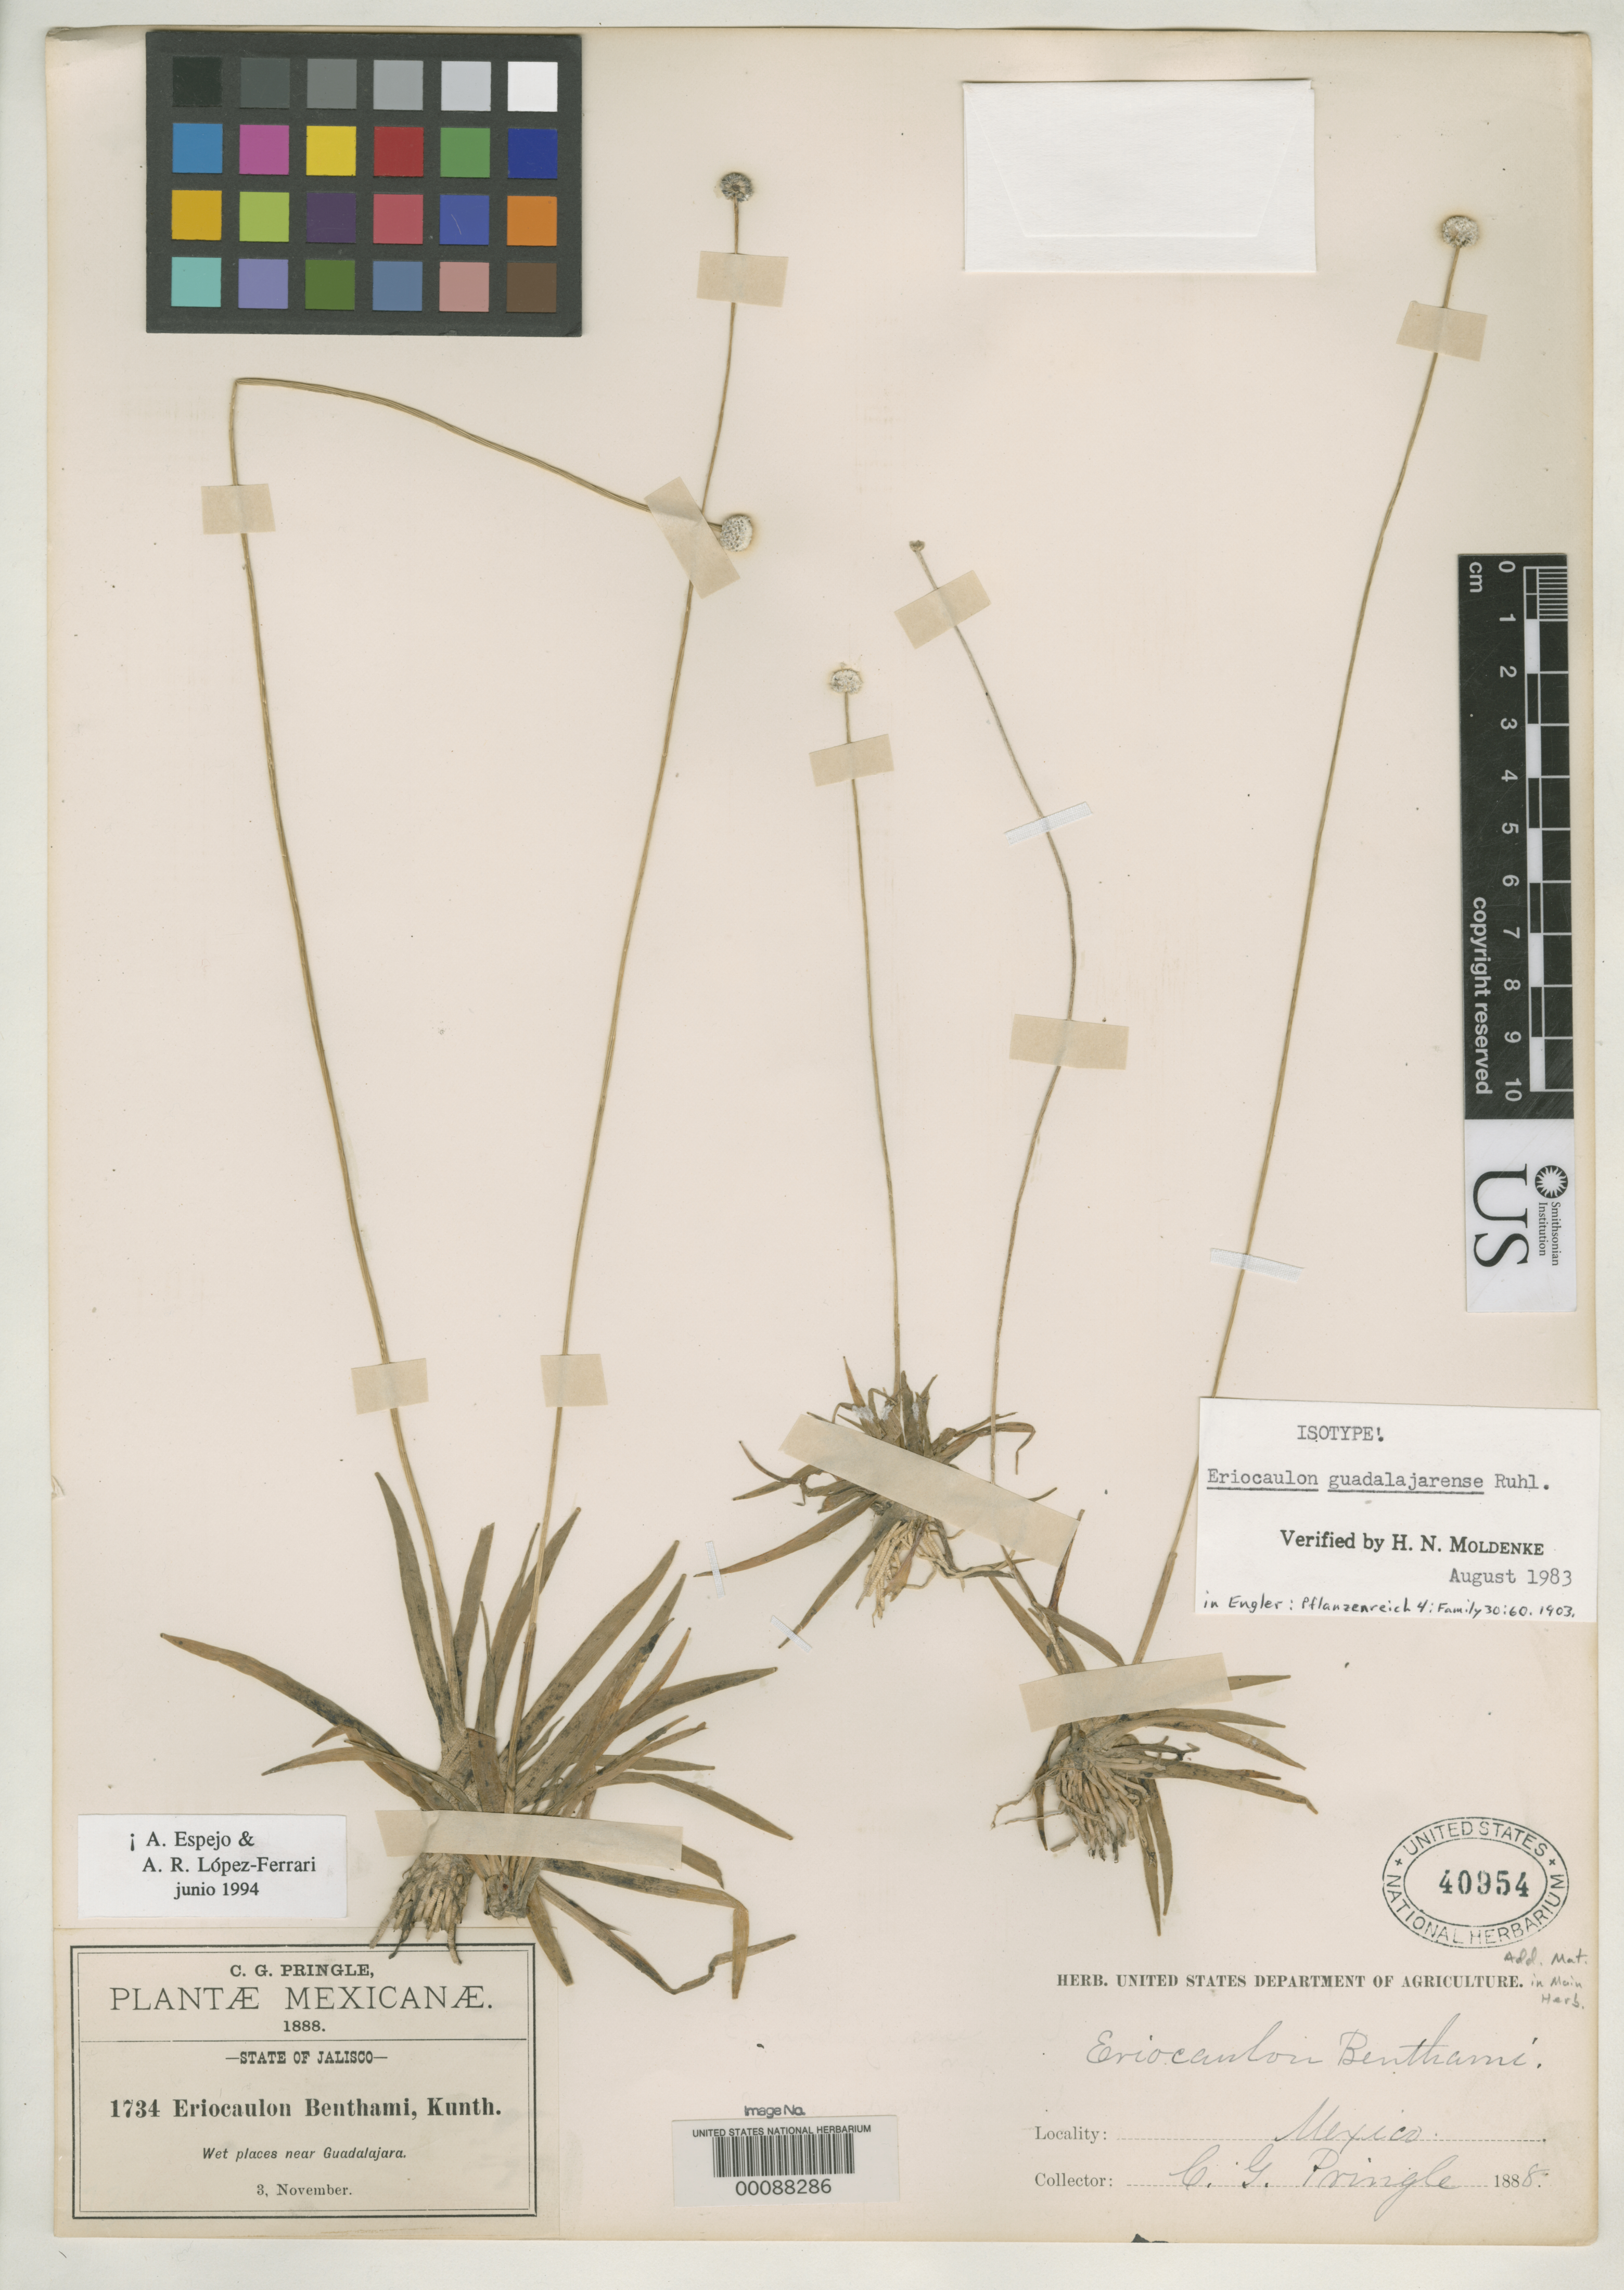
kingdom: Plantae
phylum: Tracheophyta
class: Liliopsida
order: Poales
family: Eriocaulaceae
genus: Eriocaulon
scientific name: Eriocaulon guadalajarense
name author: Ruhland in Engl.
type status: Isotype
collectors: C. G. Pringle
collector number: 1734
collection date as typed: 03 Nov 1888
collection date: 1888-11-03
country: Mexico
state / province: Jalisco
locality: Guadalajara.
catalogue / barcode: US 40934